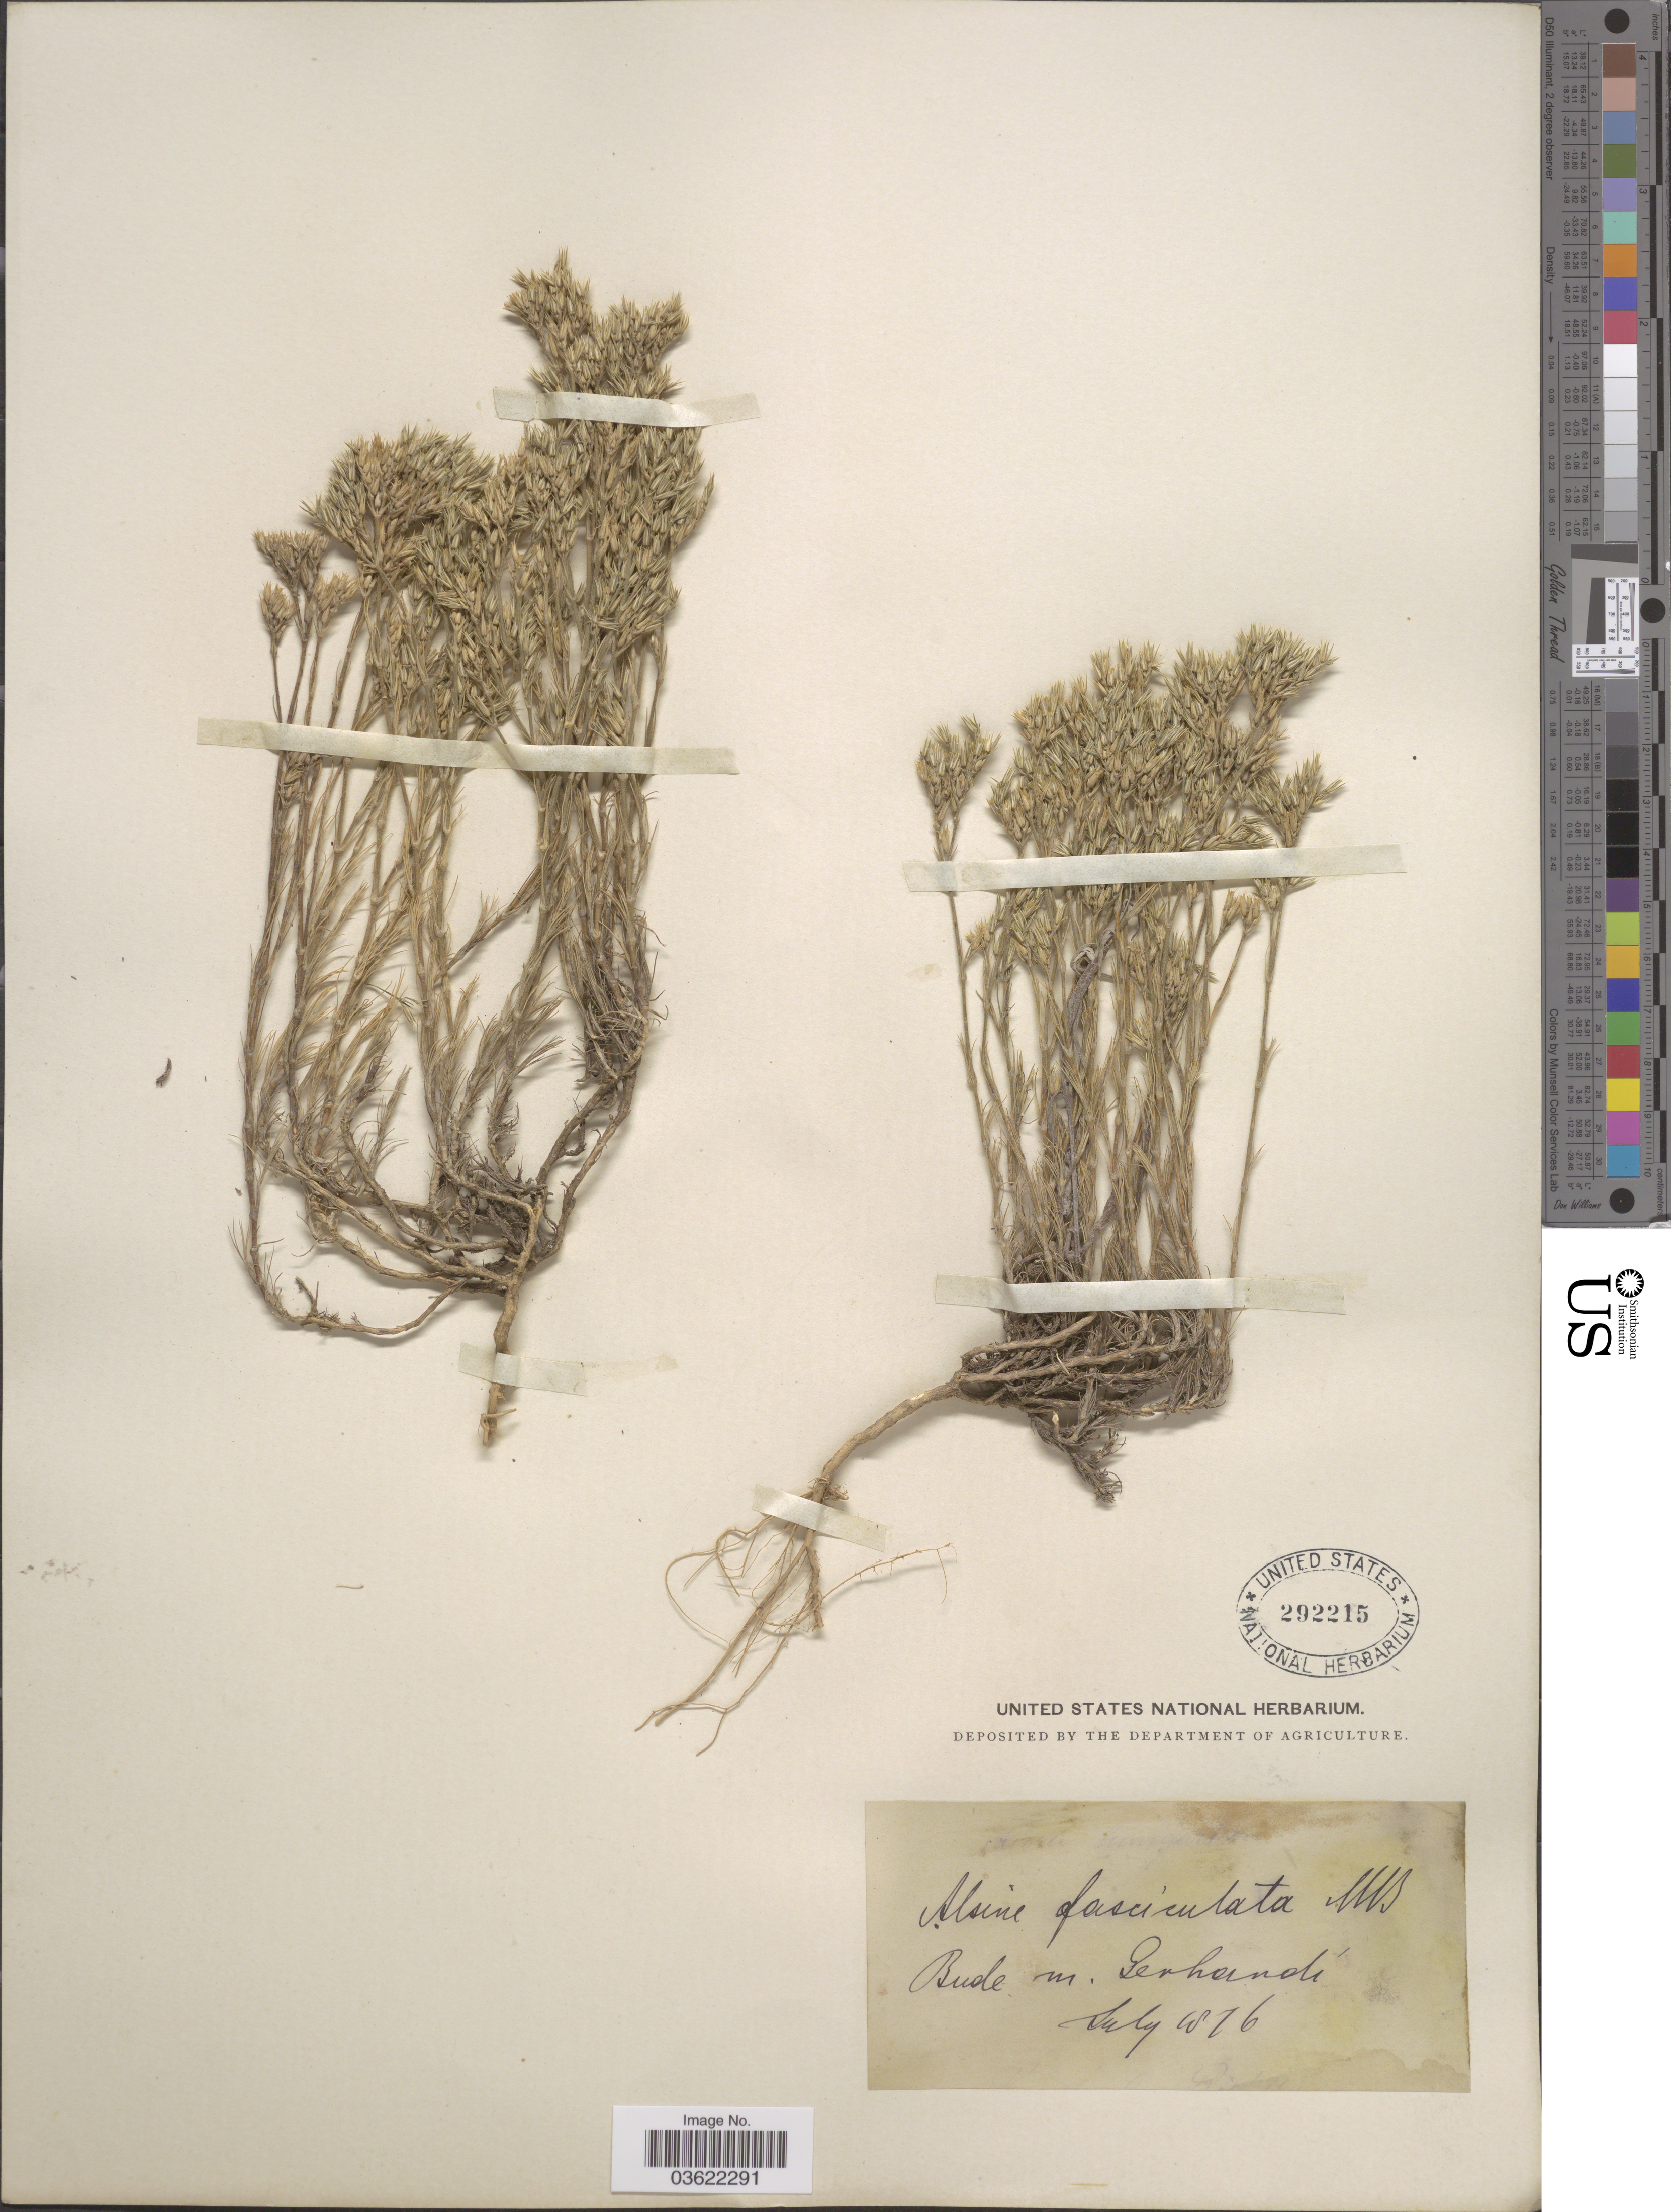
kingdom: Plantae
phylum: Tracheophyta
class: Magnoliopsida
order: Caryophyllales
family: Caryophyllaceae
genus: Arenaria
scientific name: Arenaria fasciculata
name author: L.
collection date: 1876-07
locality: Bude m. Gerhandí. [interpreted]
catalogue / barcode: US 292215